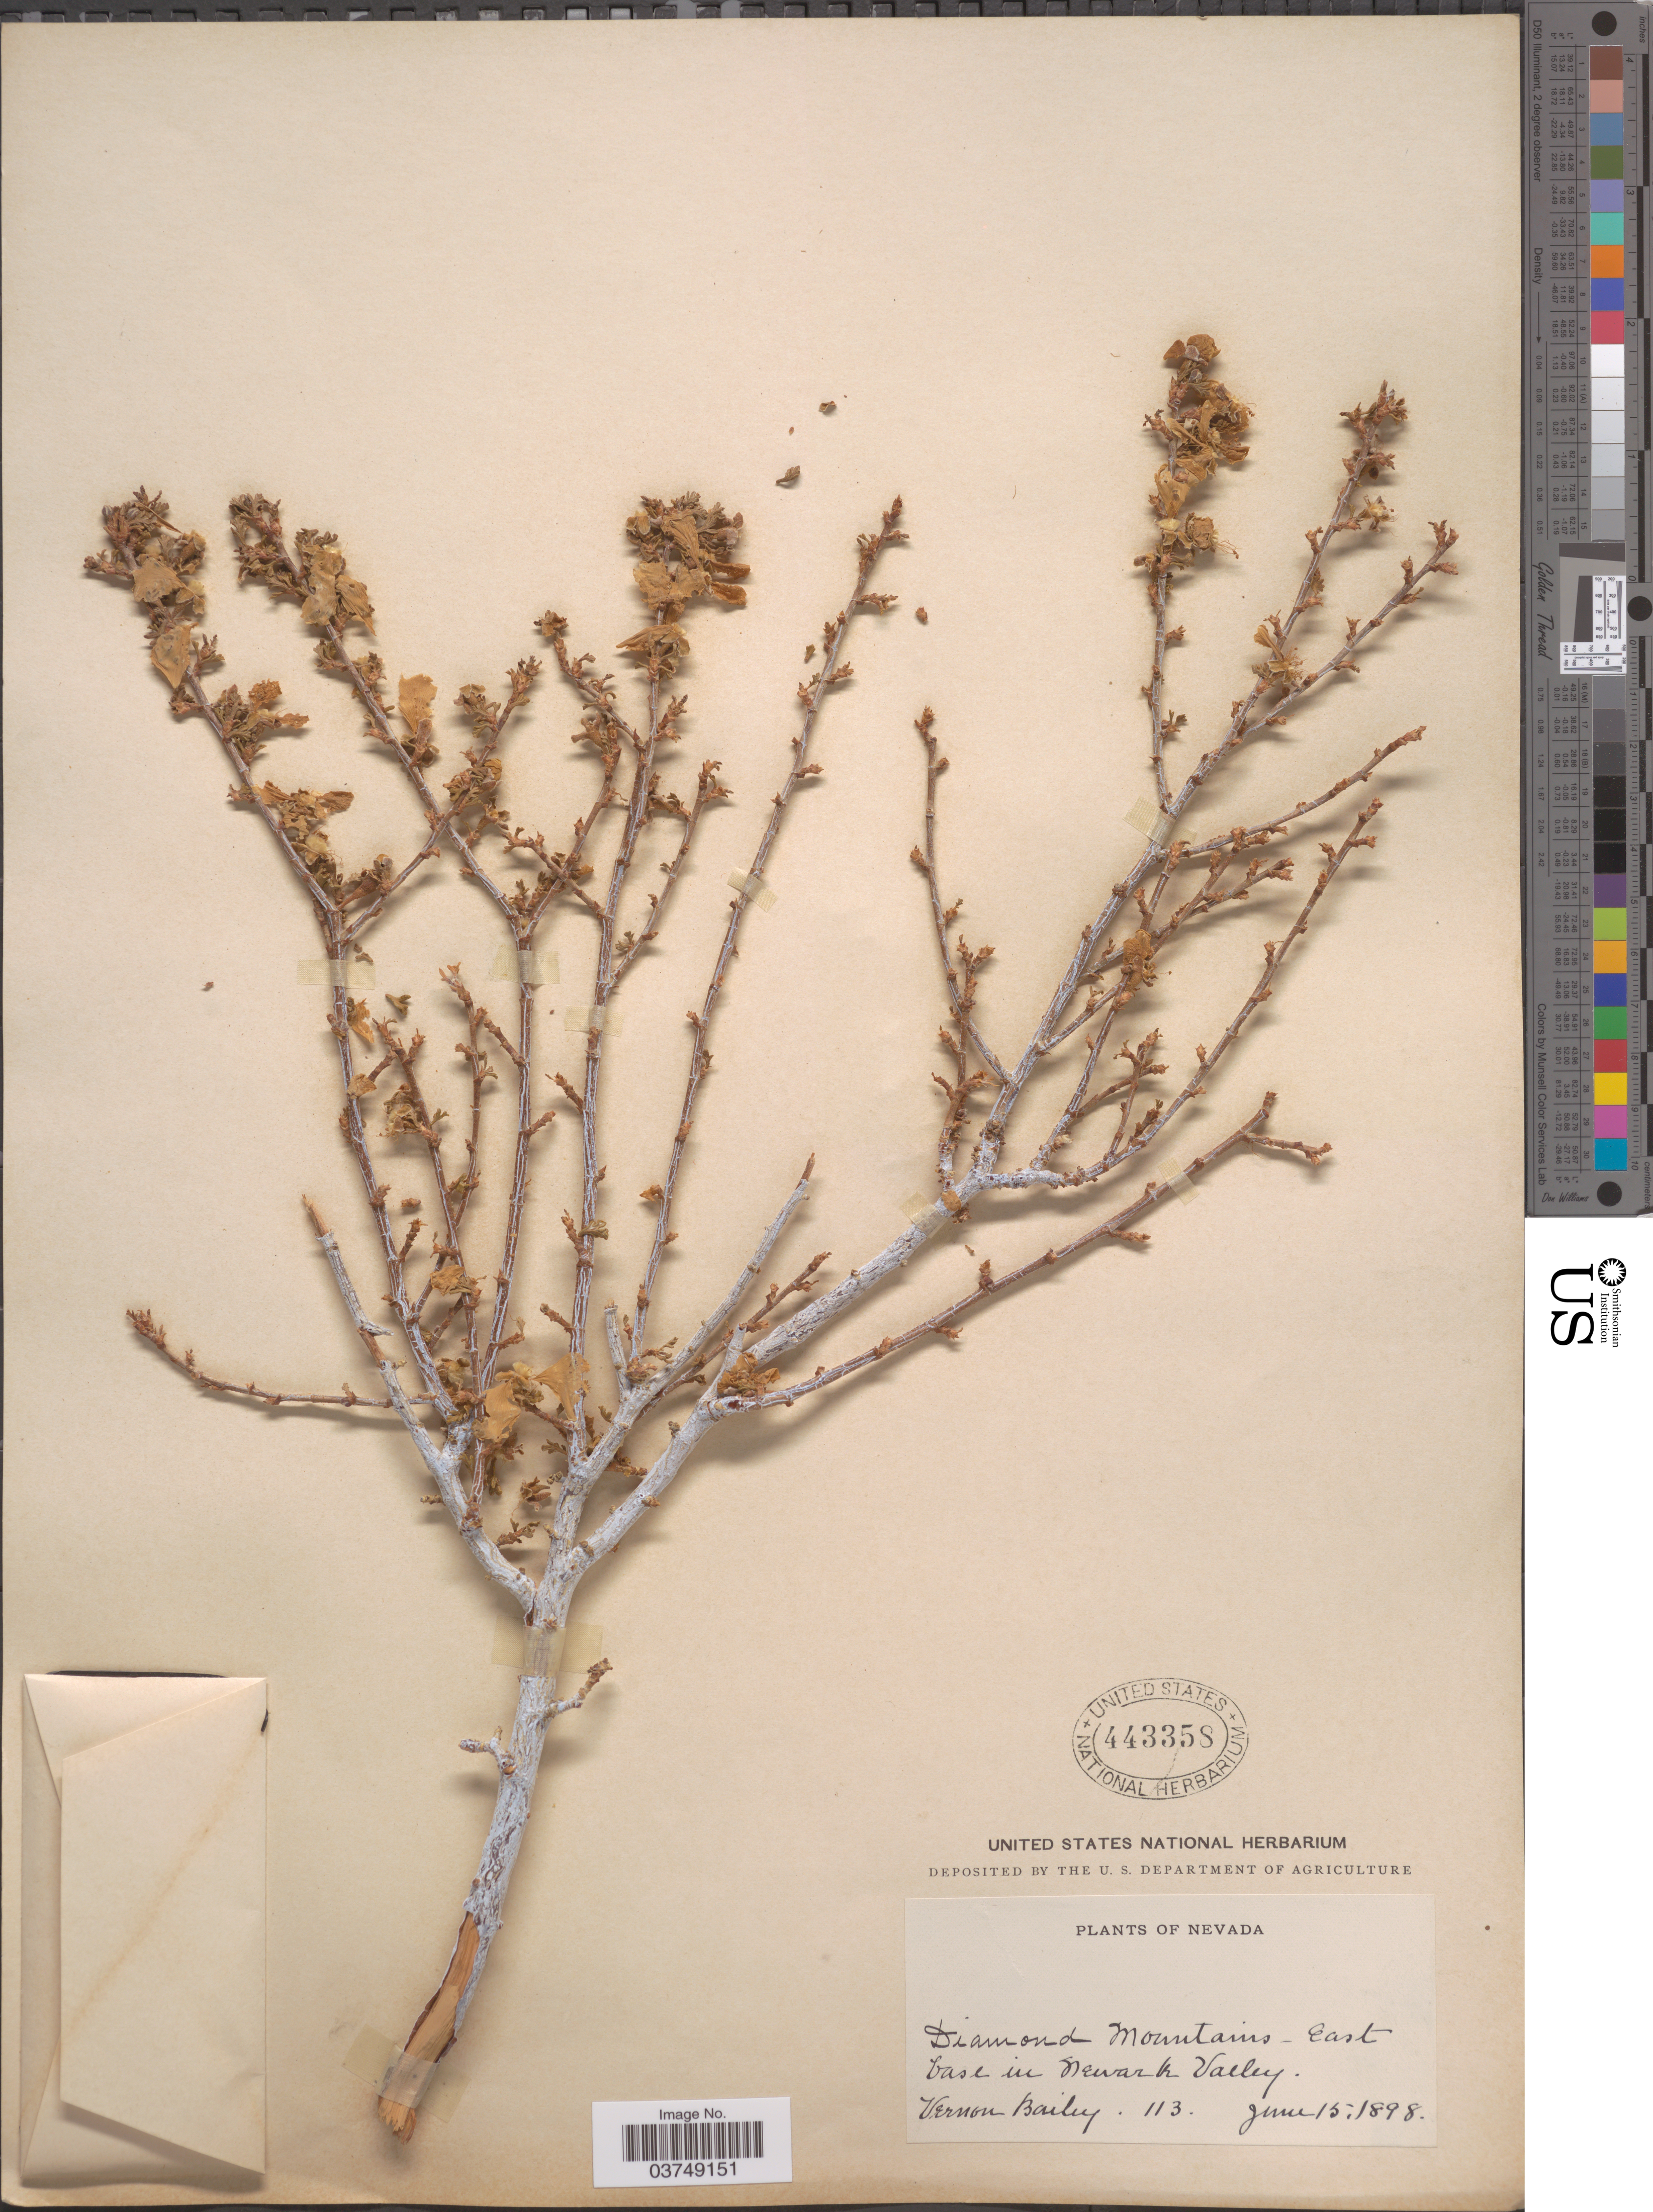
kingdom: Plantae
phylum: Tracheophyta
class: Magnoliopsida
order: Rosales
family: Rosaceae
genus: Purshia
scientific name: Purshia stansburyana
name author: (Torr.) Henrickson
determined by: Strong, Mark T., (BOT), Smithsonian Institution - National Museum of Natural History (UNITED STATES)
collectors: V. O. Bailey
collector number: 113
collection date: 1898-06-15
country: United States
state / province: Nevada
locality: Diamond Mountains - East base in Newark Valley.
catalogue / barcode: US 443358